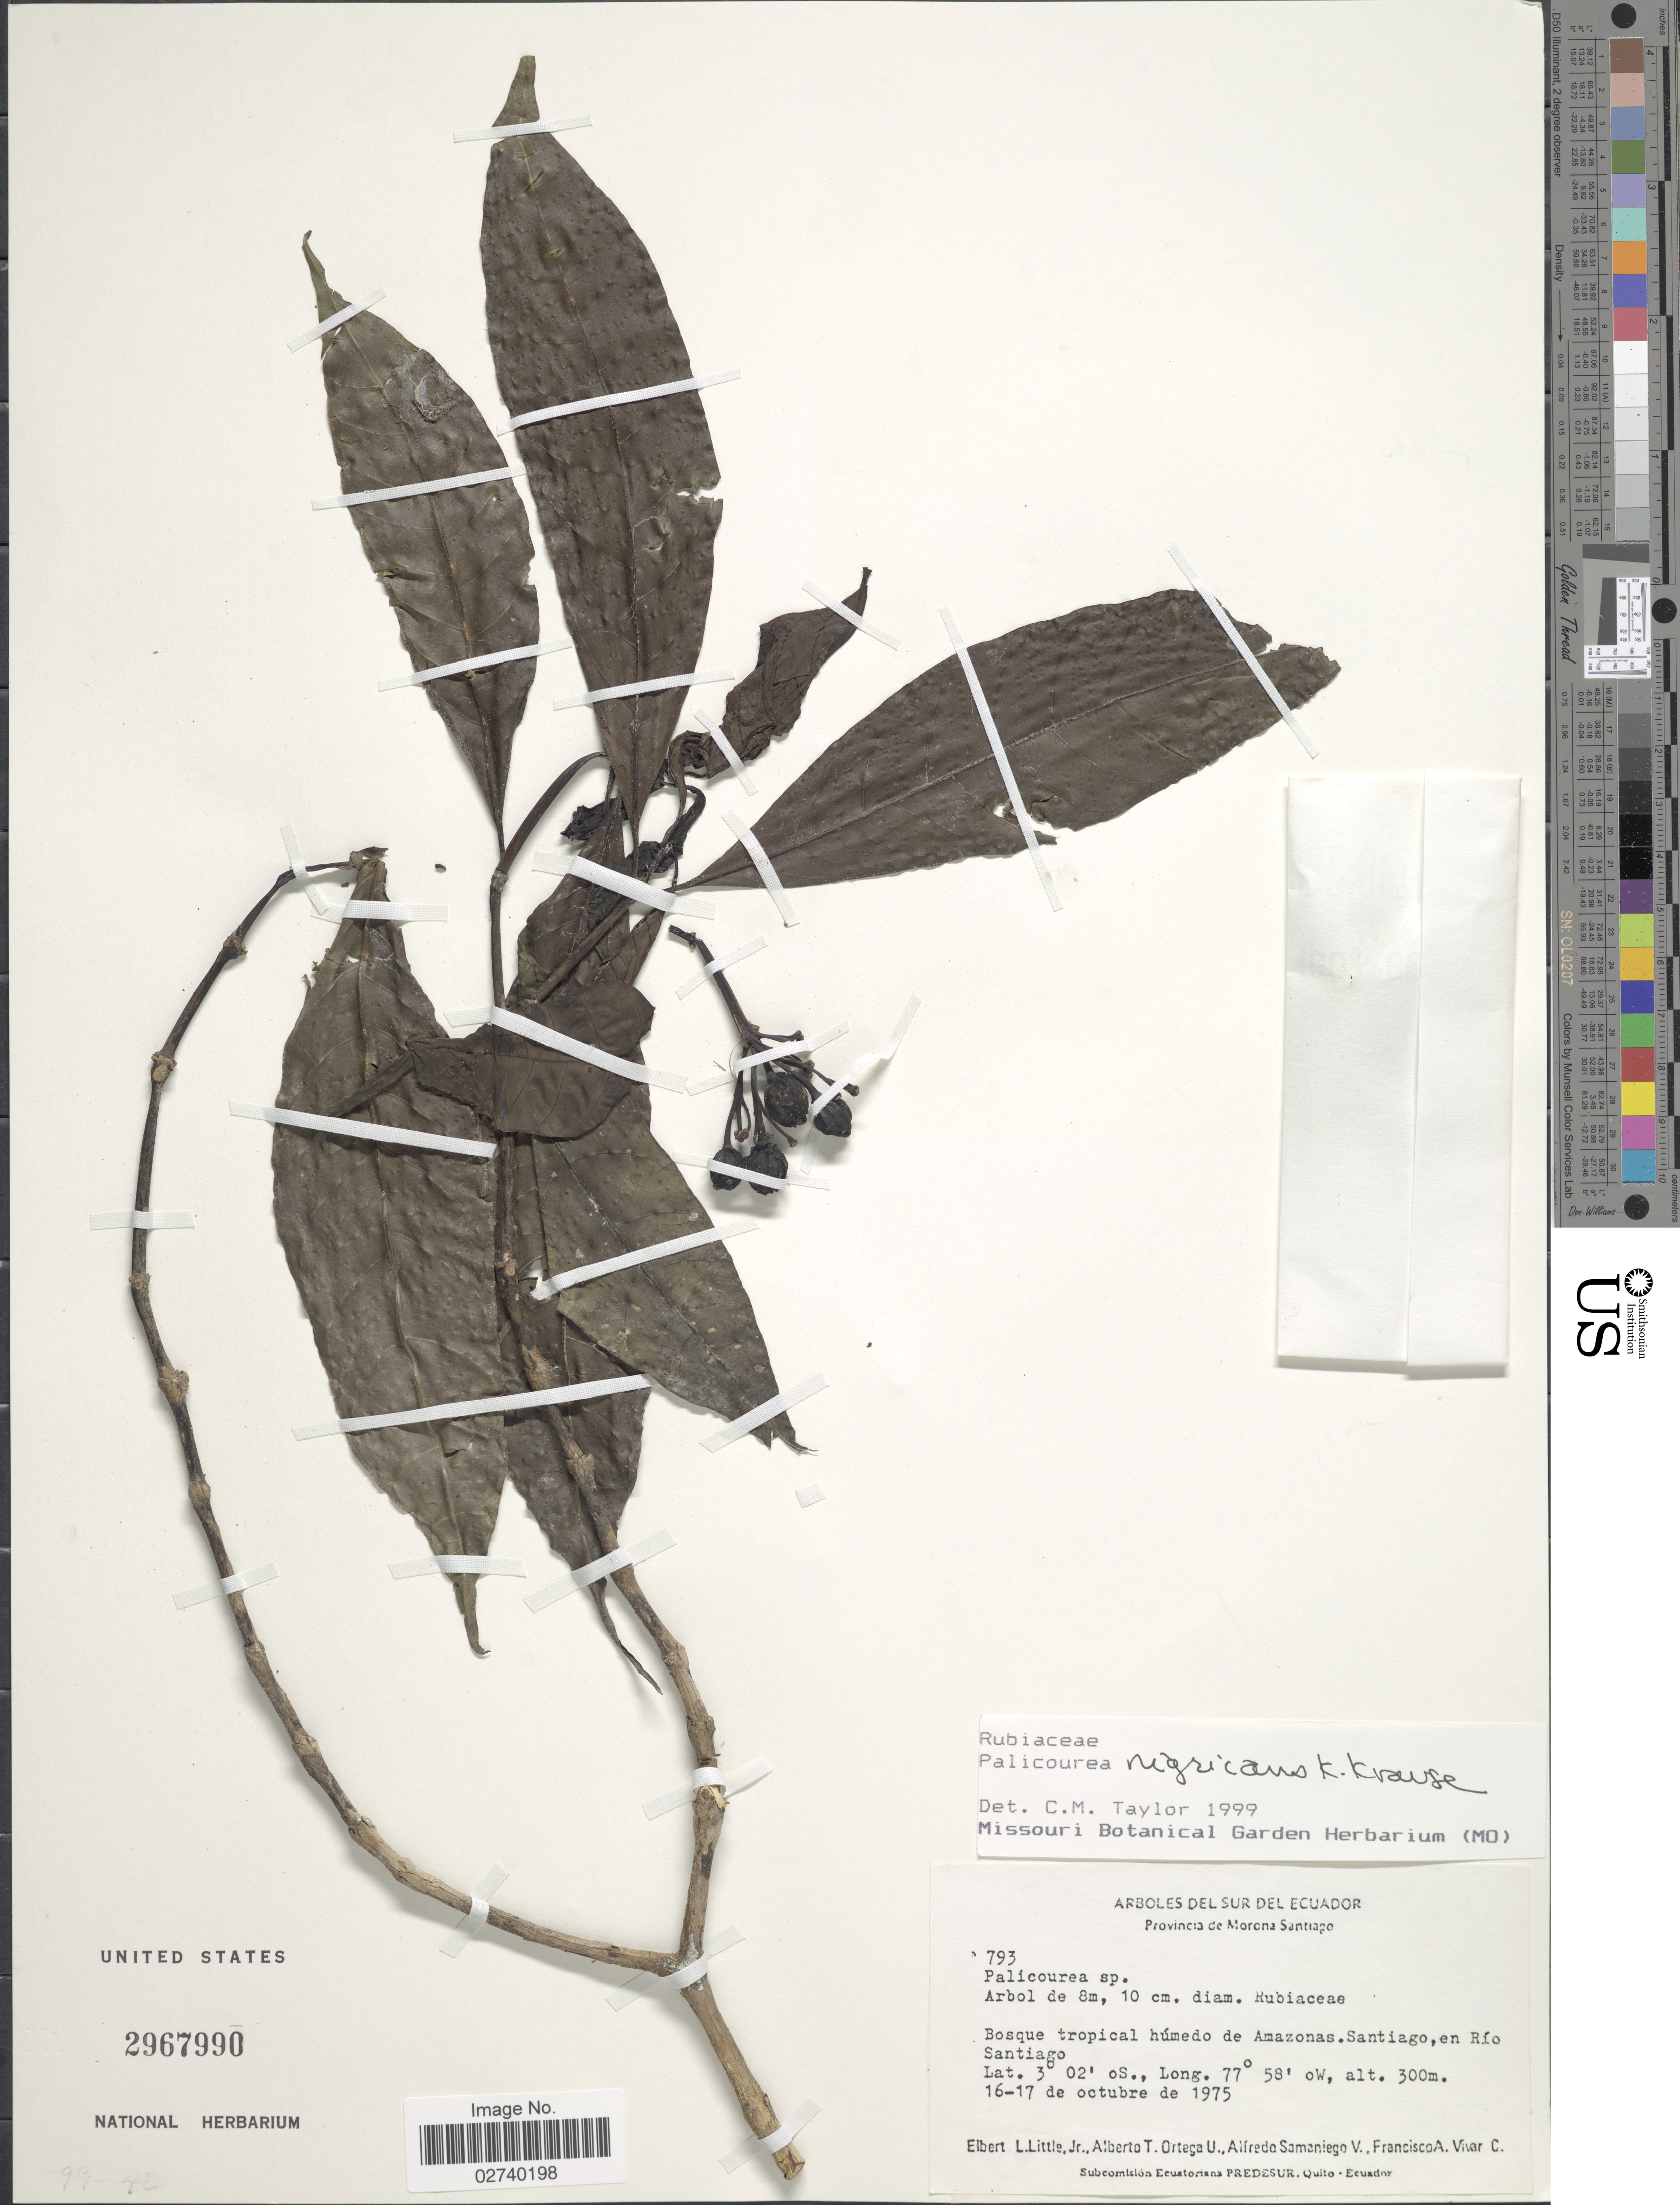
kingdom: Plantae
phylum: Tracheophyta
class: Magnoliopsida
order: Gentianales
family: Rubiaceae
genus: Palicourea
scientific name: Palicourea nigricans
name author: Krause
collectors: E. L. Little, A. T. Ortega U., A. V. Samaniego & F. A. Vivar C.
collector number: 793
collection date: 1975-10-16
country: Ecuador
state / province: Morona-Santiago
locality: Bosque tropical humedo de Amazonas, Santiago, en Rio Santiago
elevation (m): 300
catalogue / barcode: US 2967990